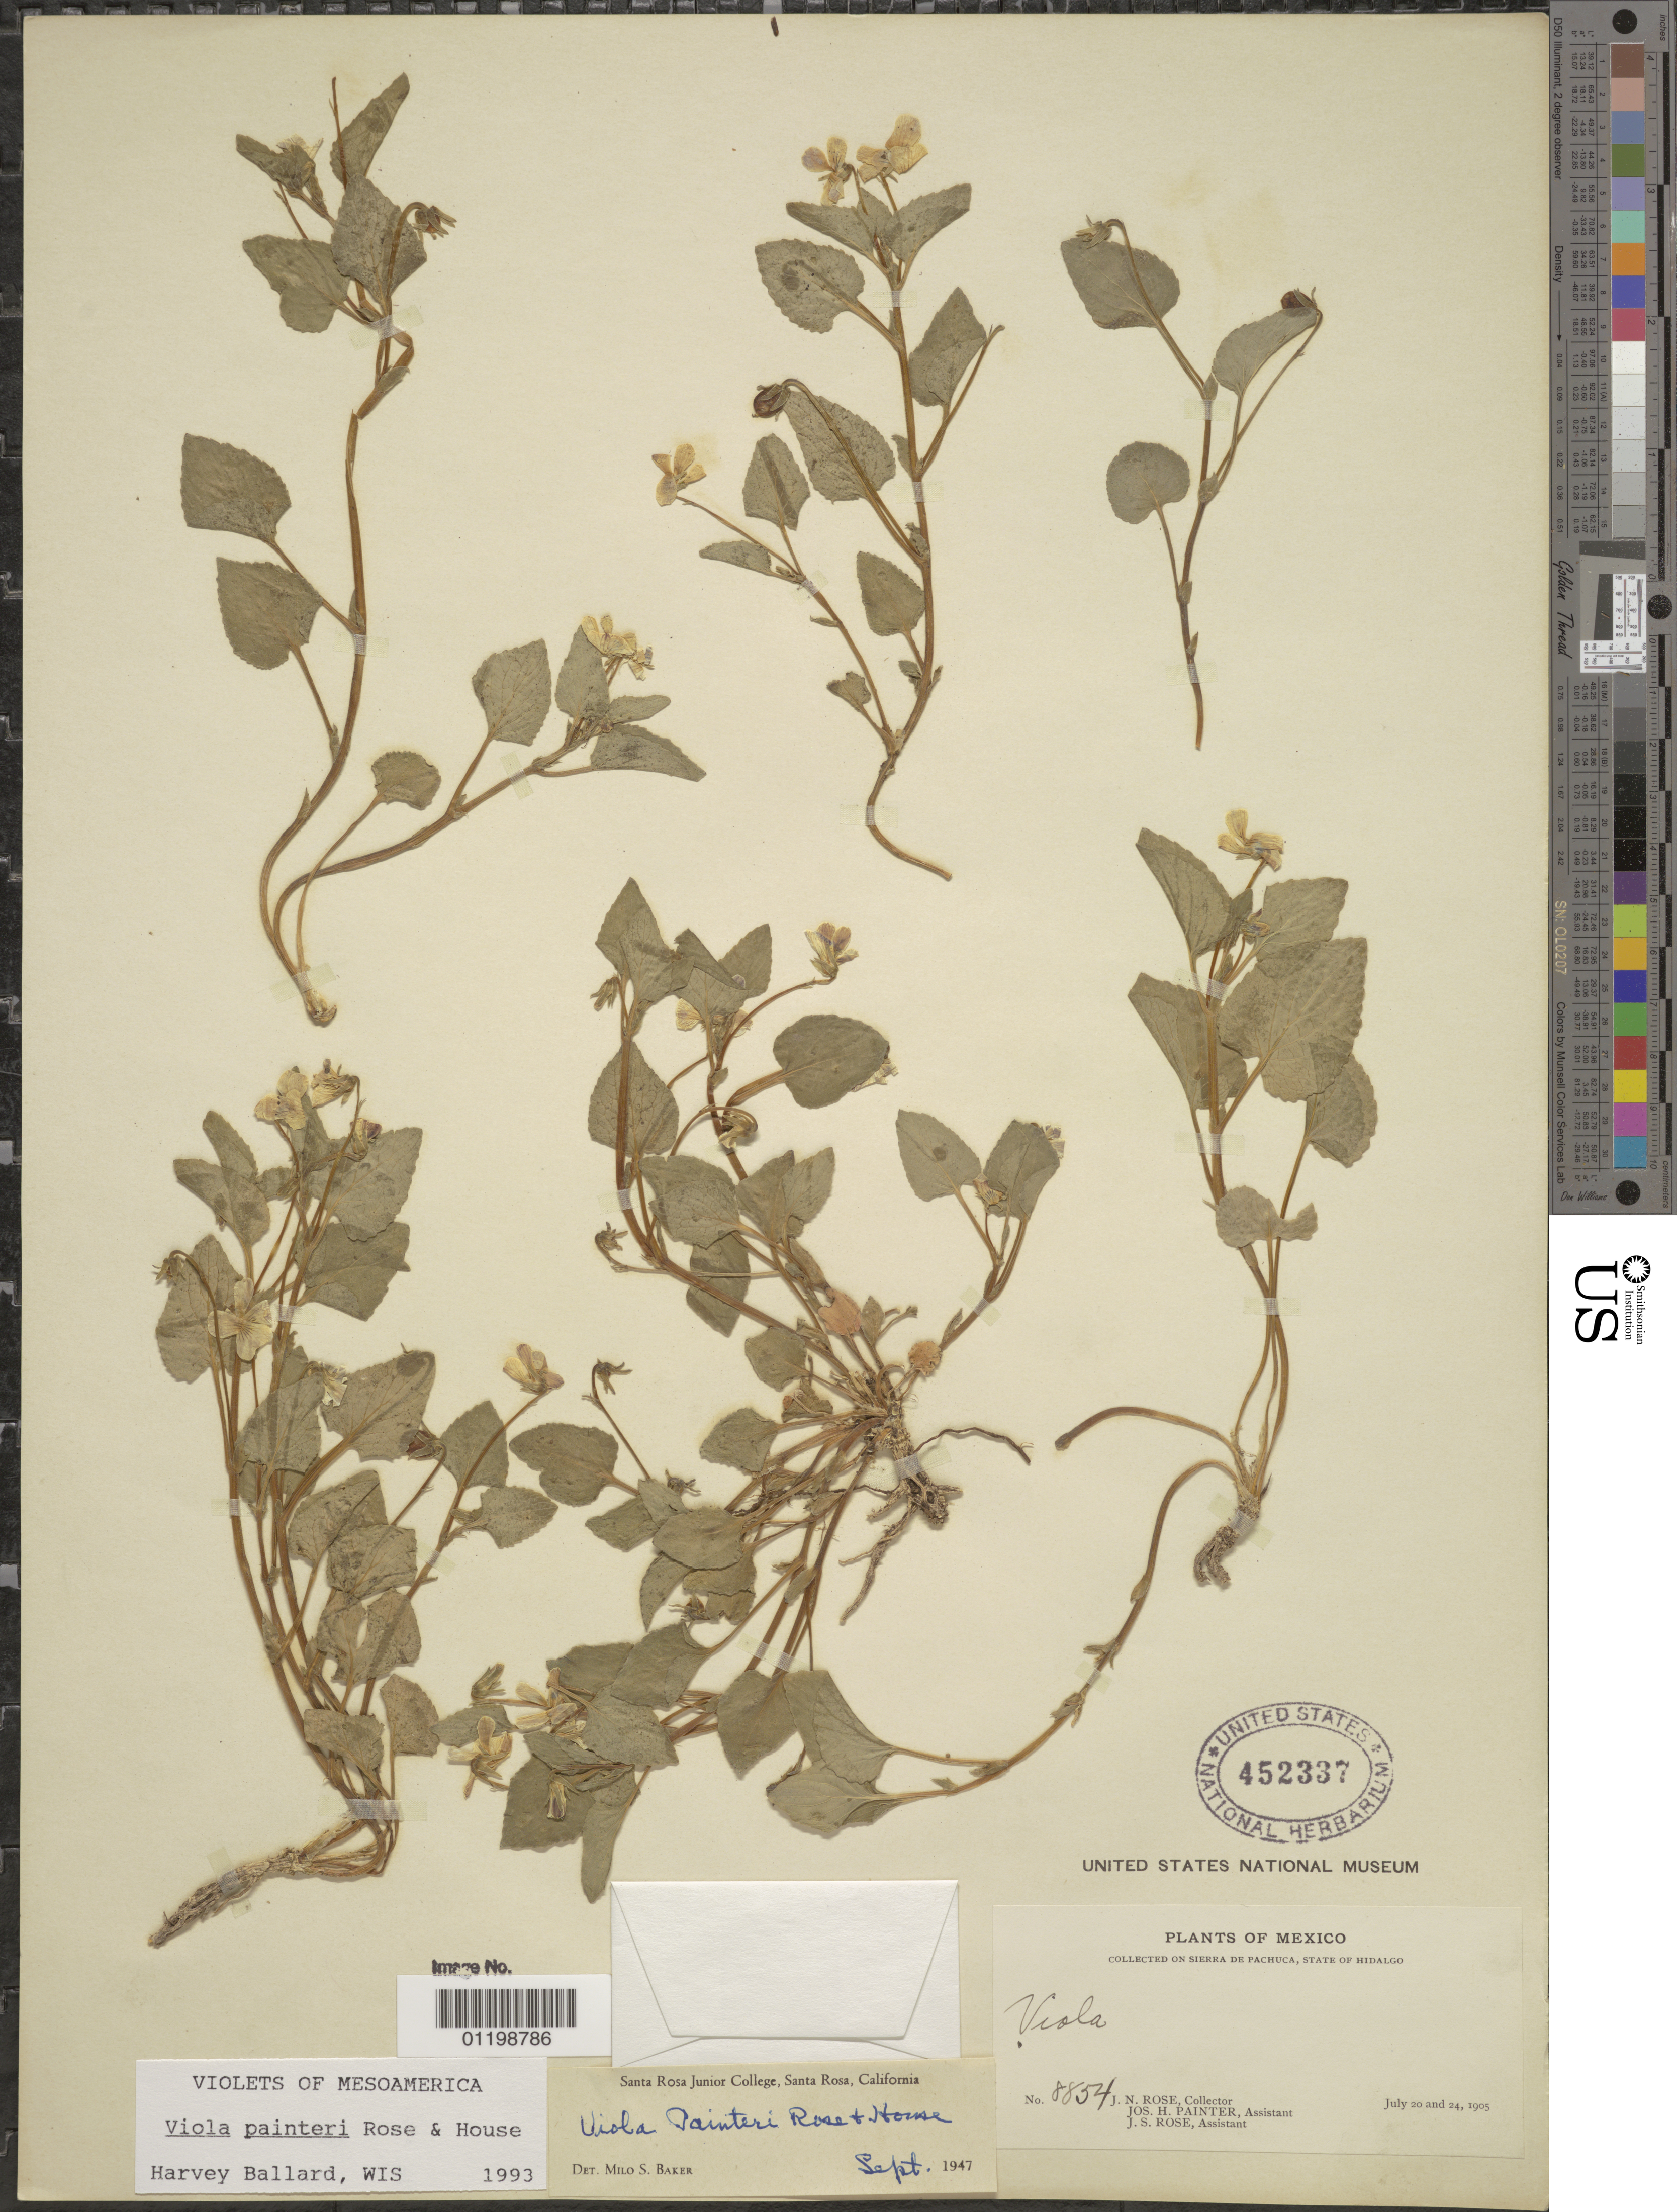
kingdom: Plantae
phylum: Tracheophyta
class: Magnoliopsida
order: Malpighiales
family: Violaceae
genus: Viola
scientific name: Viola painteri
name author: Rose & House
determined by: Ballard, Harvey E.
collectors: J. N. Rose, J. H. Painter & J. S. Rose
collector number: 8854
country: Mexico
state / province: Hidalgo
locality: Sierra de Pachuca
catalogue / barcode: US 452337